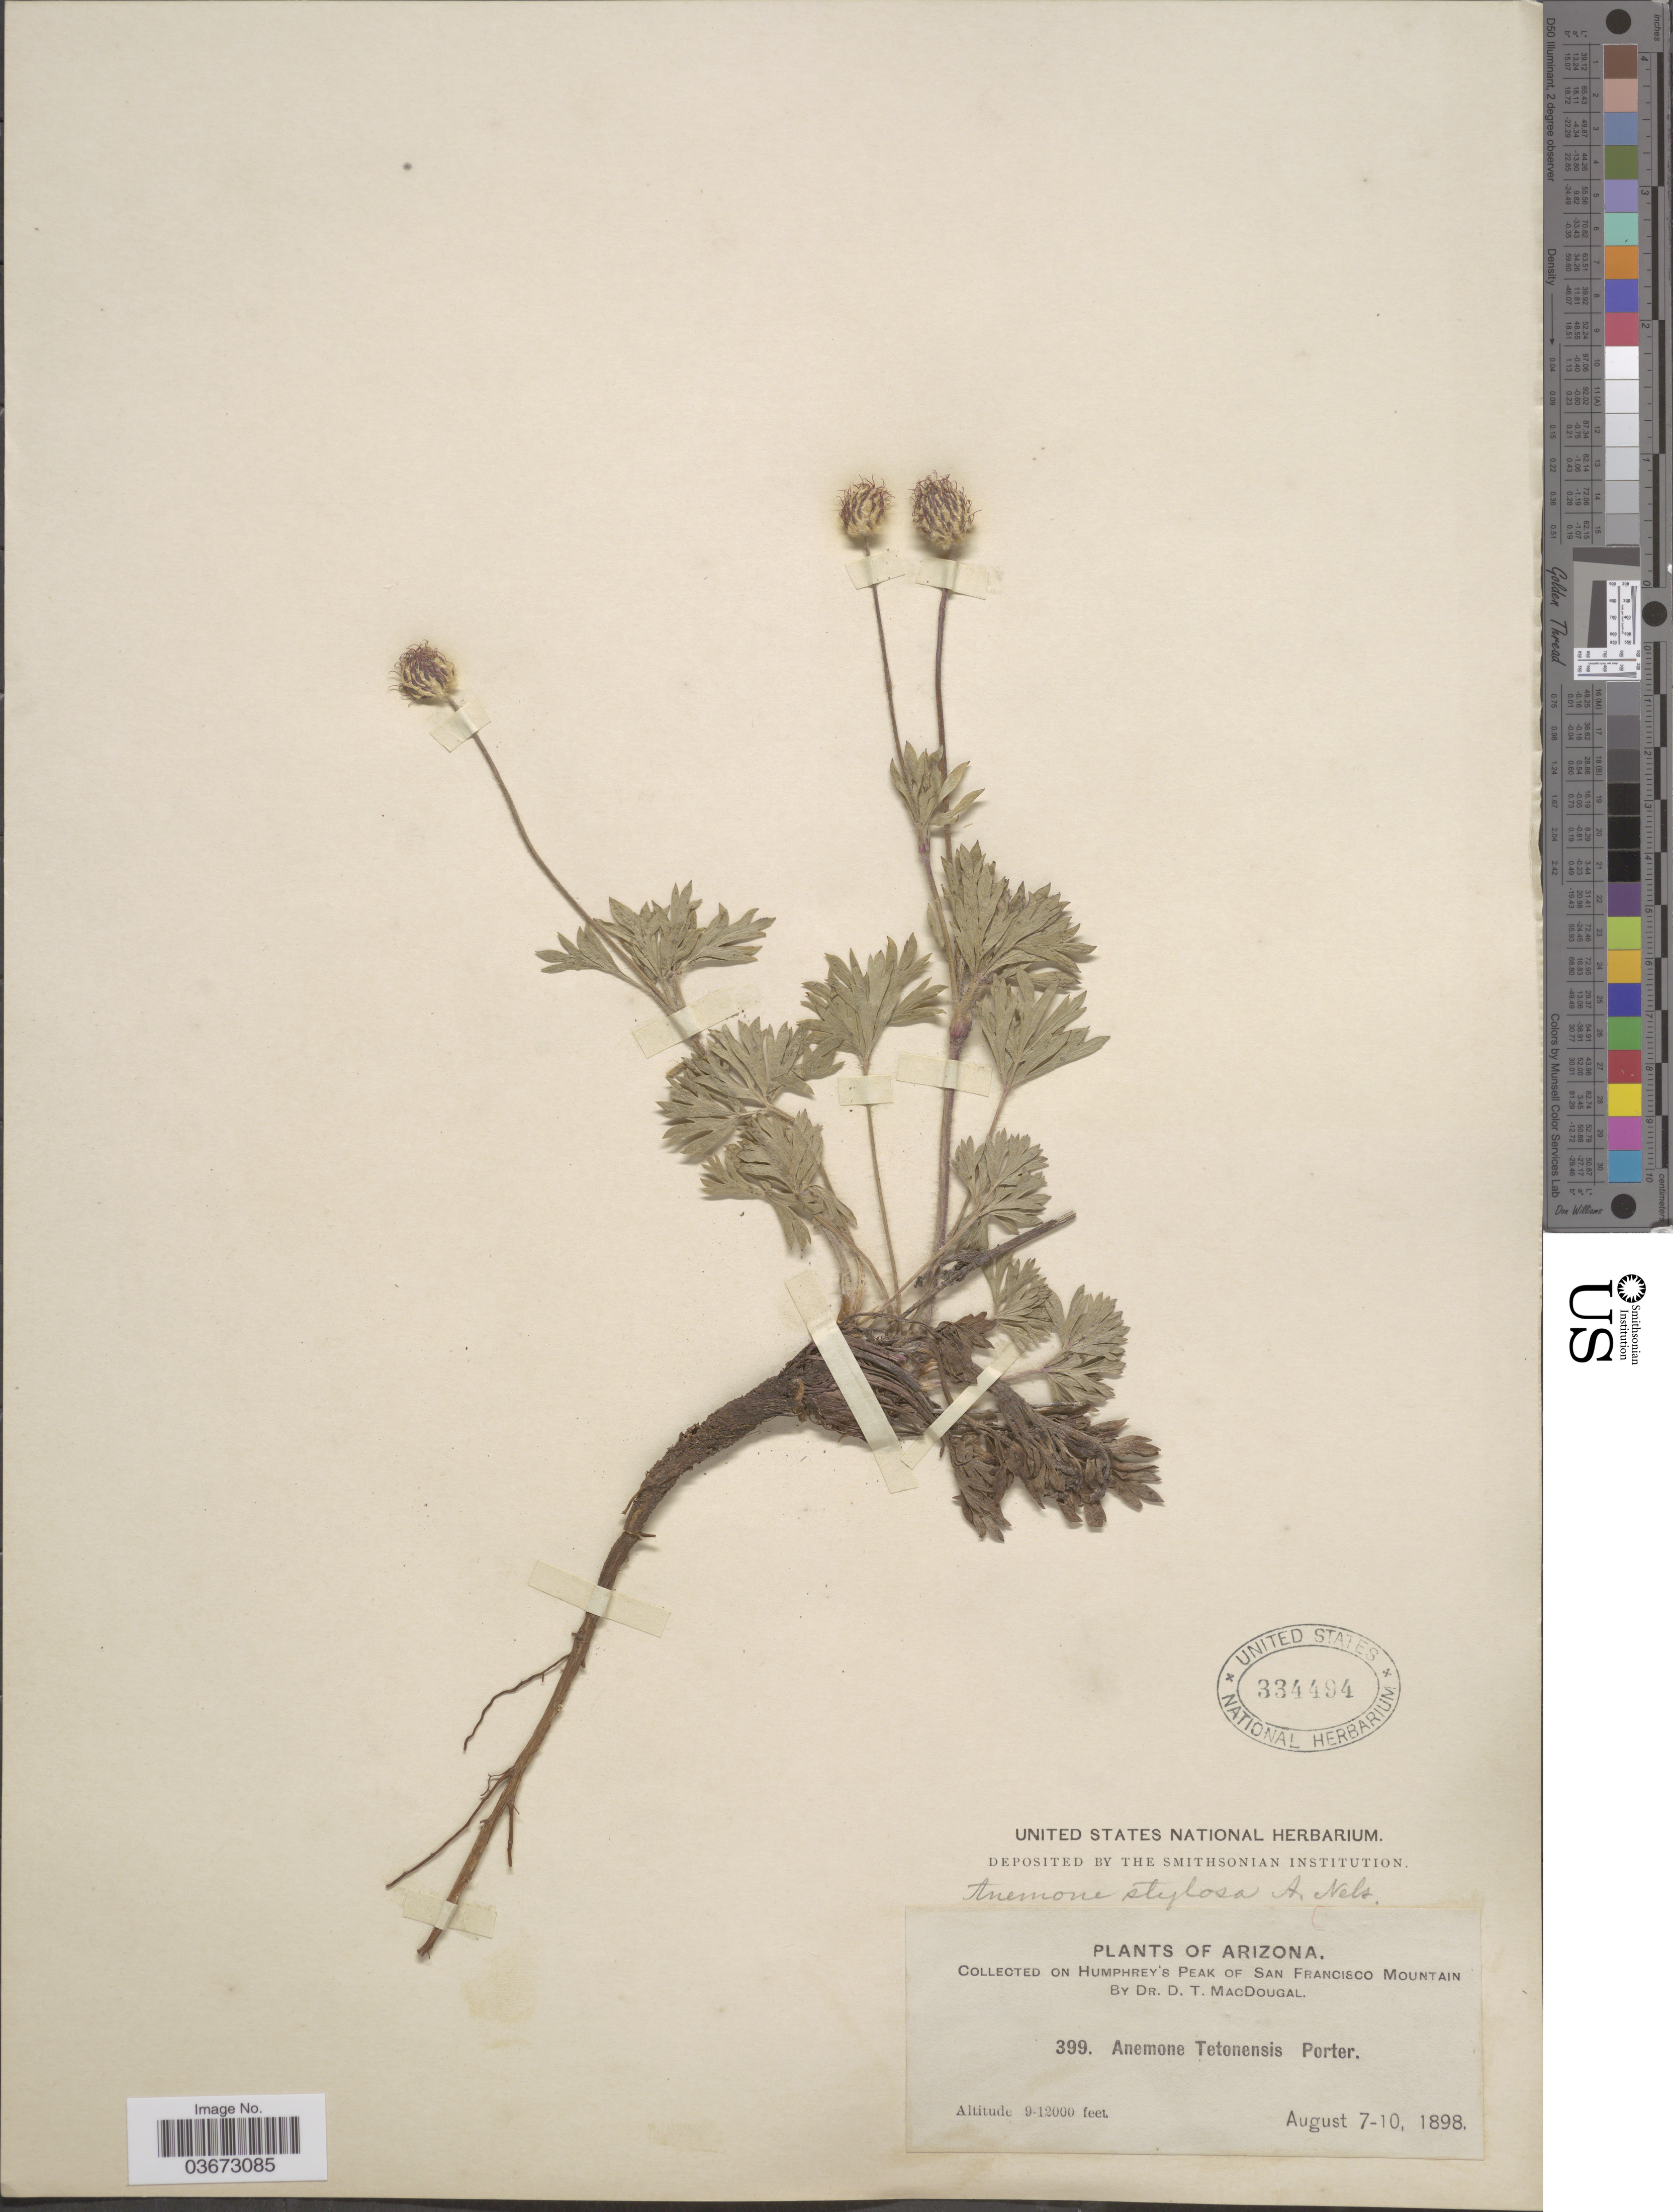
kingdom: Plantae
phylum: Tracheophyta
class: Magnoliopsida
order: Ranunculales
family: Ranunculaceae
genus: Anemone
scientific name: Anemone tetonensis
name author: Porter ex Britton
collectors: D. T. MacDougal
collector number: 399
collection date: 1898-08-07/1898-08-10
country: United States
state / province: Arizona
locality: Humphrey's Peak of San Francisco Mountain.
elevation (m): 2743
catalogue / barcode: US 334494